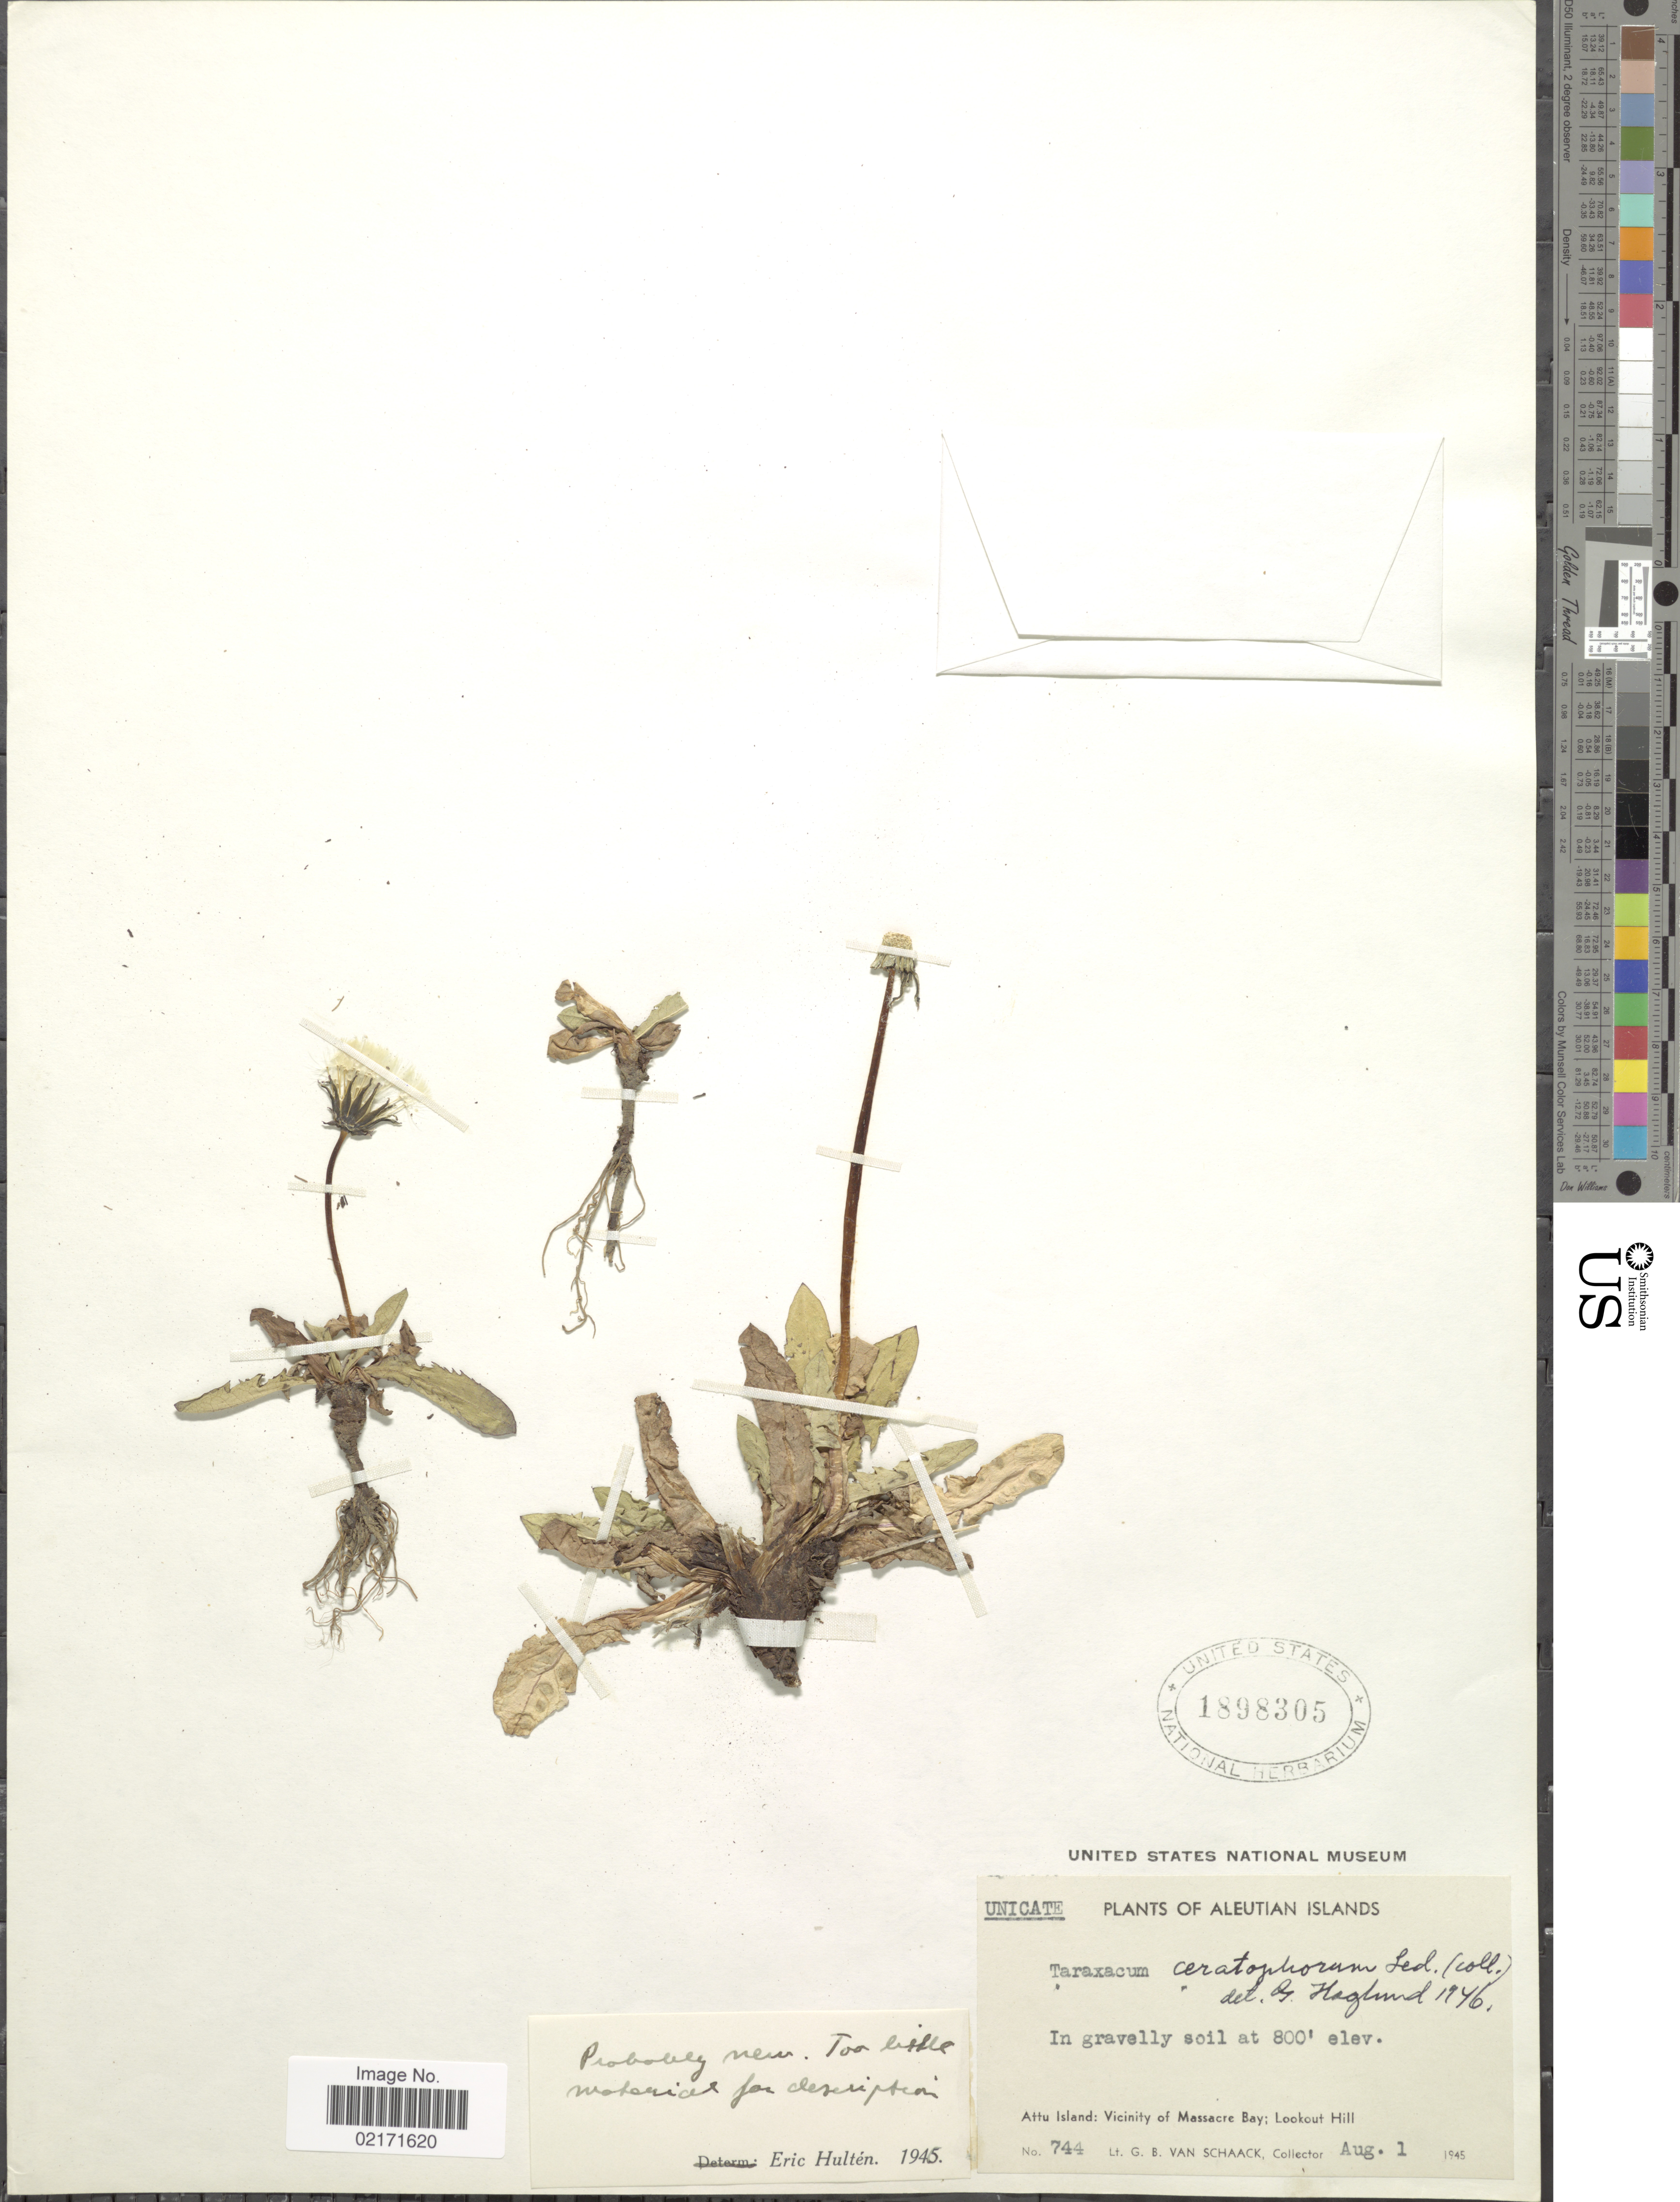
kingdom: Plantae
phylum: Tracheophyta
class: Magnoliopsida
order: Asterales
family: Asteraceae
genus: Taraxacum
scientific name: Taraxacum ceratophorum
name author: (Ledeb.) DC.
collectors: G. Van Schaack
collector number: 744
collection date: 1945-08-01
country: United States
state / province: Alaska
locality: Aleutian Islands. Attu Island: Vicinity of Massacre Bay; Lookout Hill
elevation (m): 244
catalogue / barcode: US 1898305